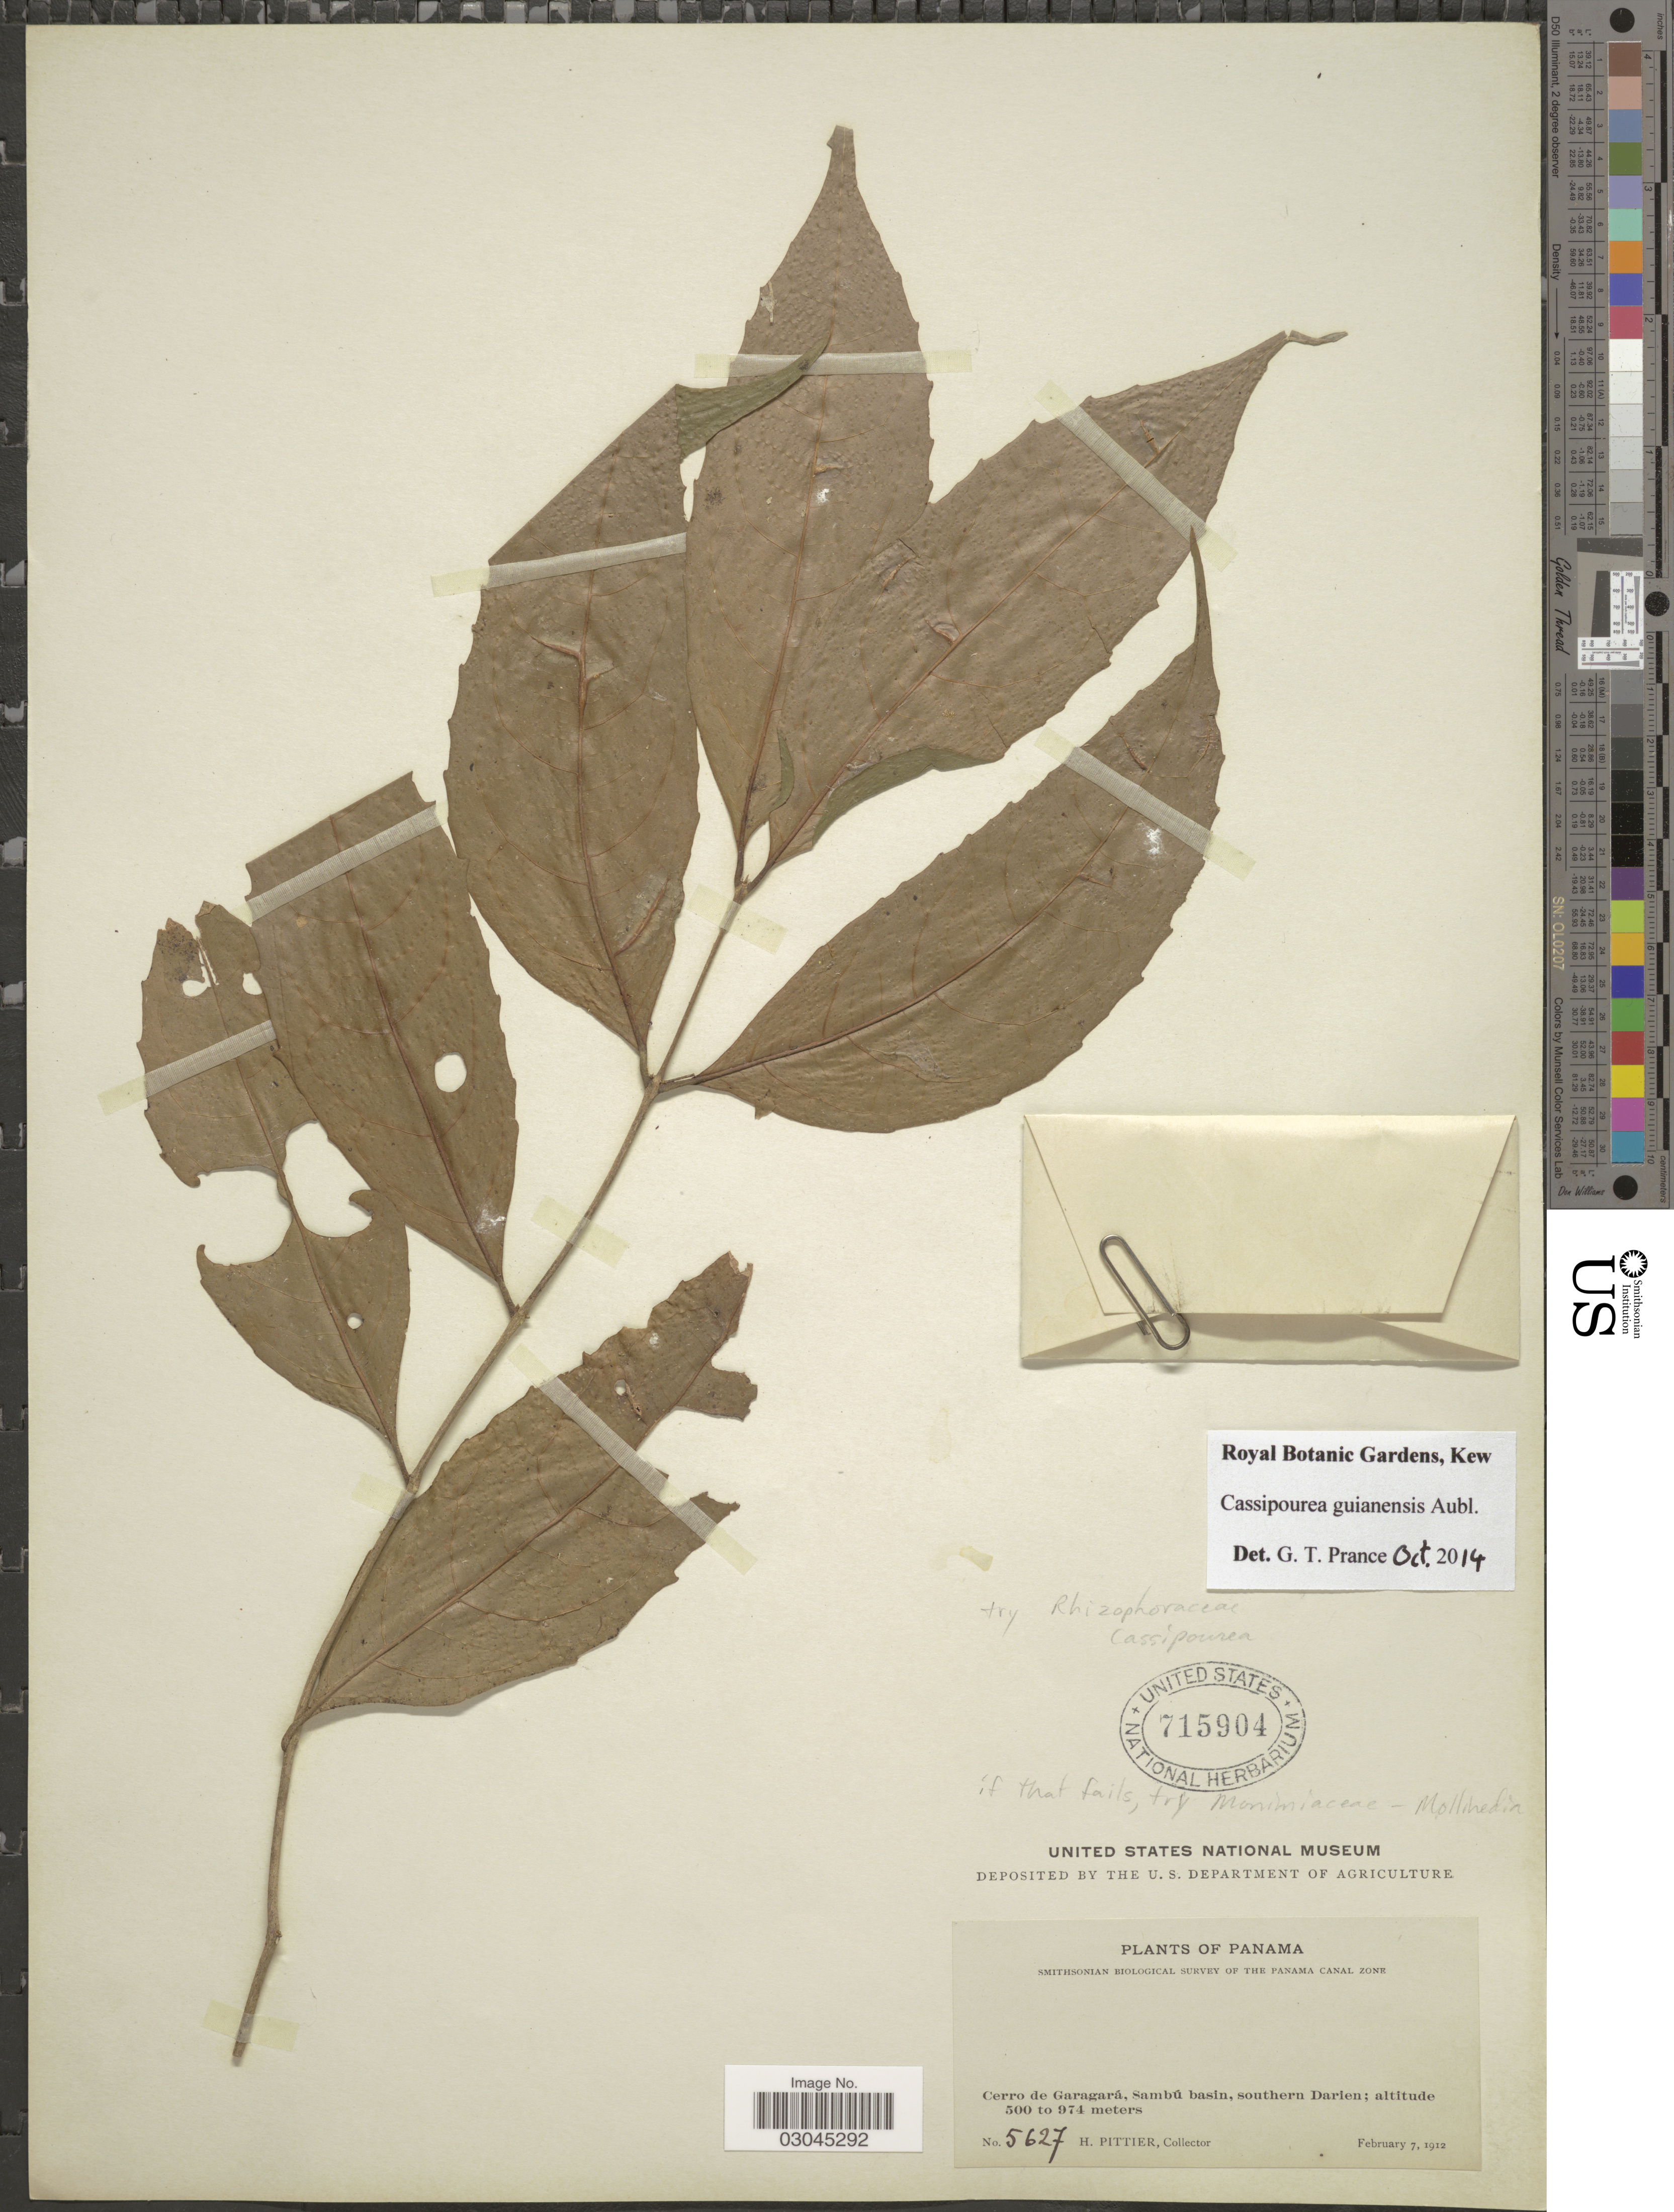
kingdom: Plantae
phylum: Tracheophyta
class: Magnoliopsida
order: Malpighiales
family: Rhizophoraceae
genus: Cassipourea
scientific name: Cassipourea guianensis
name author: Aubl.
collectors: H. F. Pittier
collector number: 5627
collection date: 1912-02-07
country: Panama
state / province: Darién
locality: Cerro de Garagará, Sambú basin, southern Darien.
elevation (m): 500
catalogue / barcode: US 715904